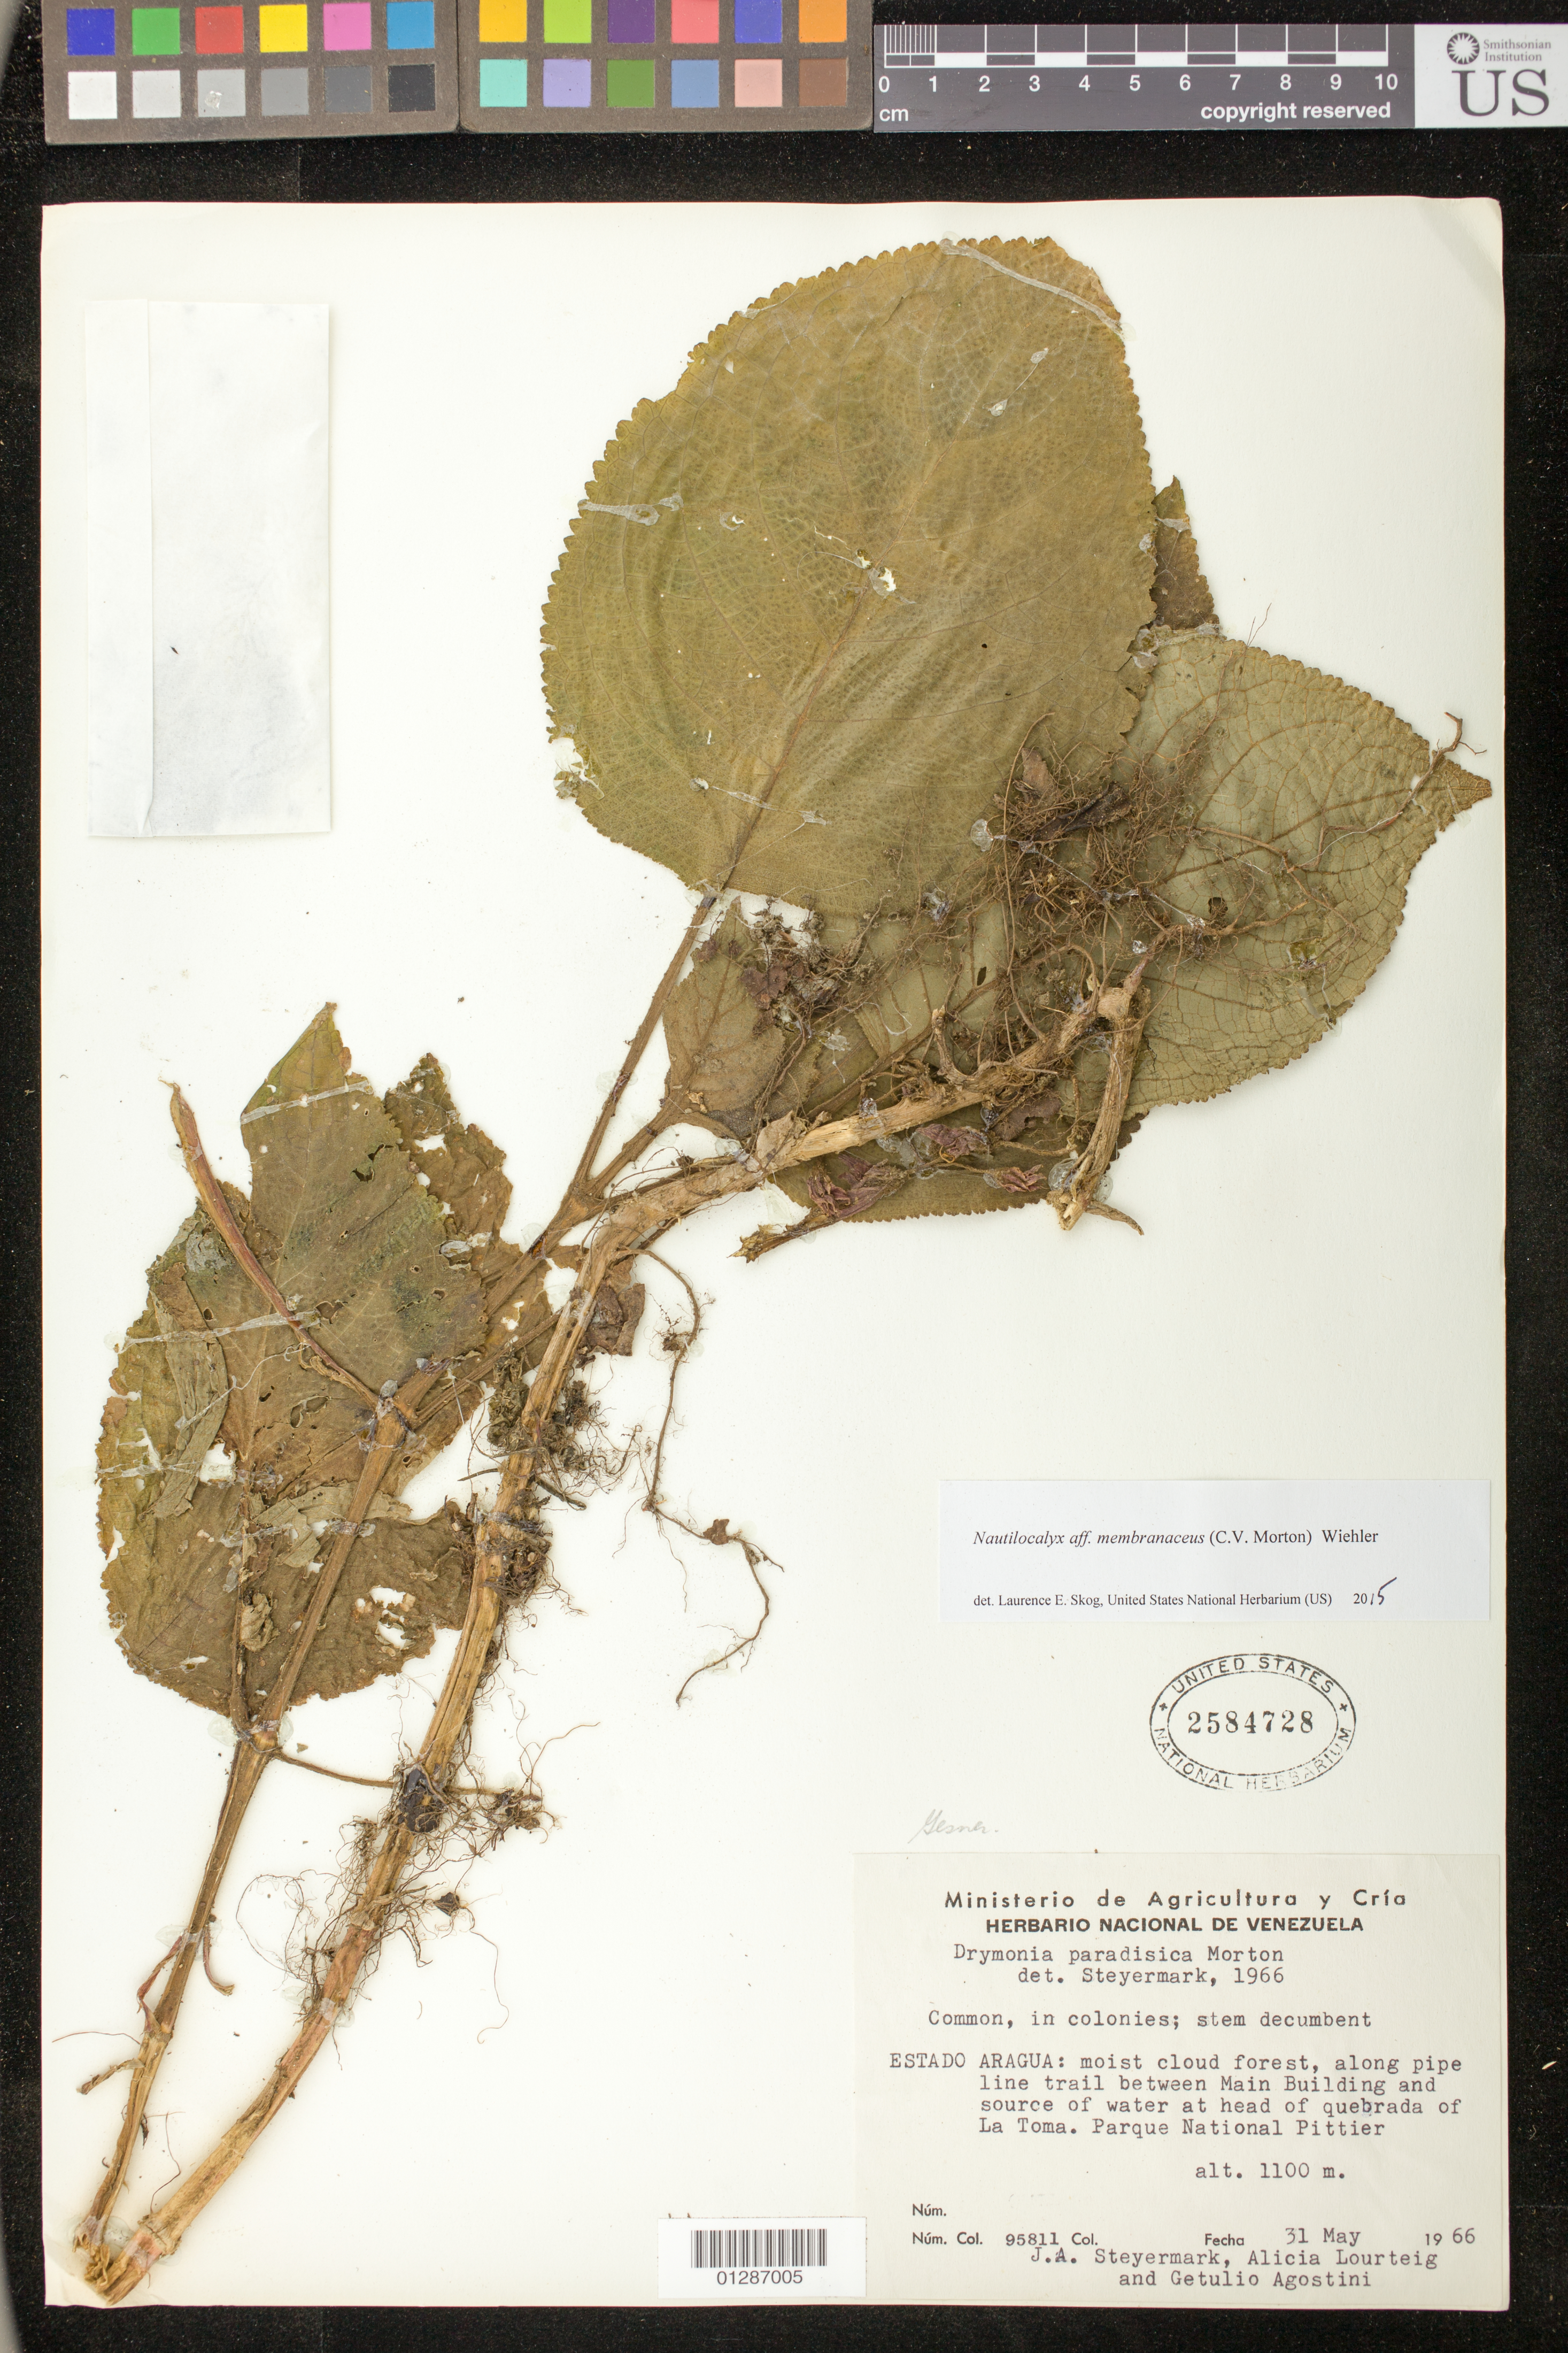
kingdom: Plantae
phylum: Tracheophyta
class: Magnoliopsida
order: Lamiales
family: Gesneriaceae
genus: Nautilocalyx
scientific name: Nautilocalyx membranaceus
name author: (C.V. Morton) Wiehler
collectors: J. Steyermark, G. Agostini & A. Lourteig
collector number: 95811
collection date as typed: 31 May 1966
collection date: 1966-05-31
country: Venezuela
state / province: Aragua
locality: Trail between Main Building and source of water at head of quebrada of La Toma. Parque National Pittier.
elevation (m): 1100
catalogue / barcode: US 2584728